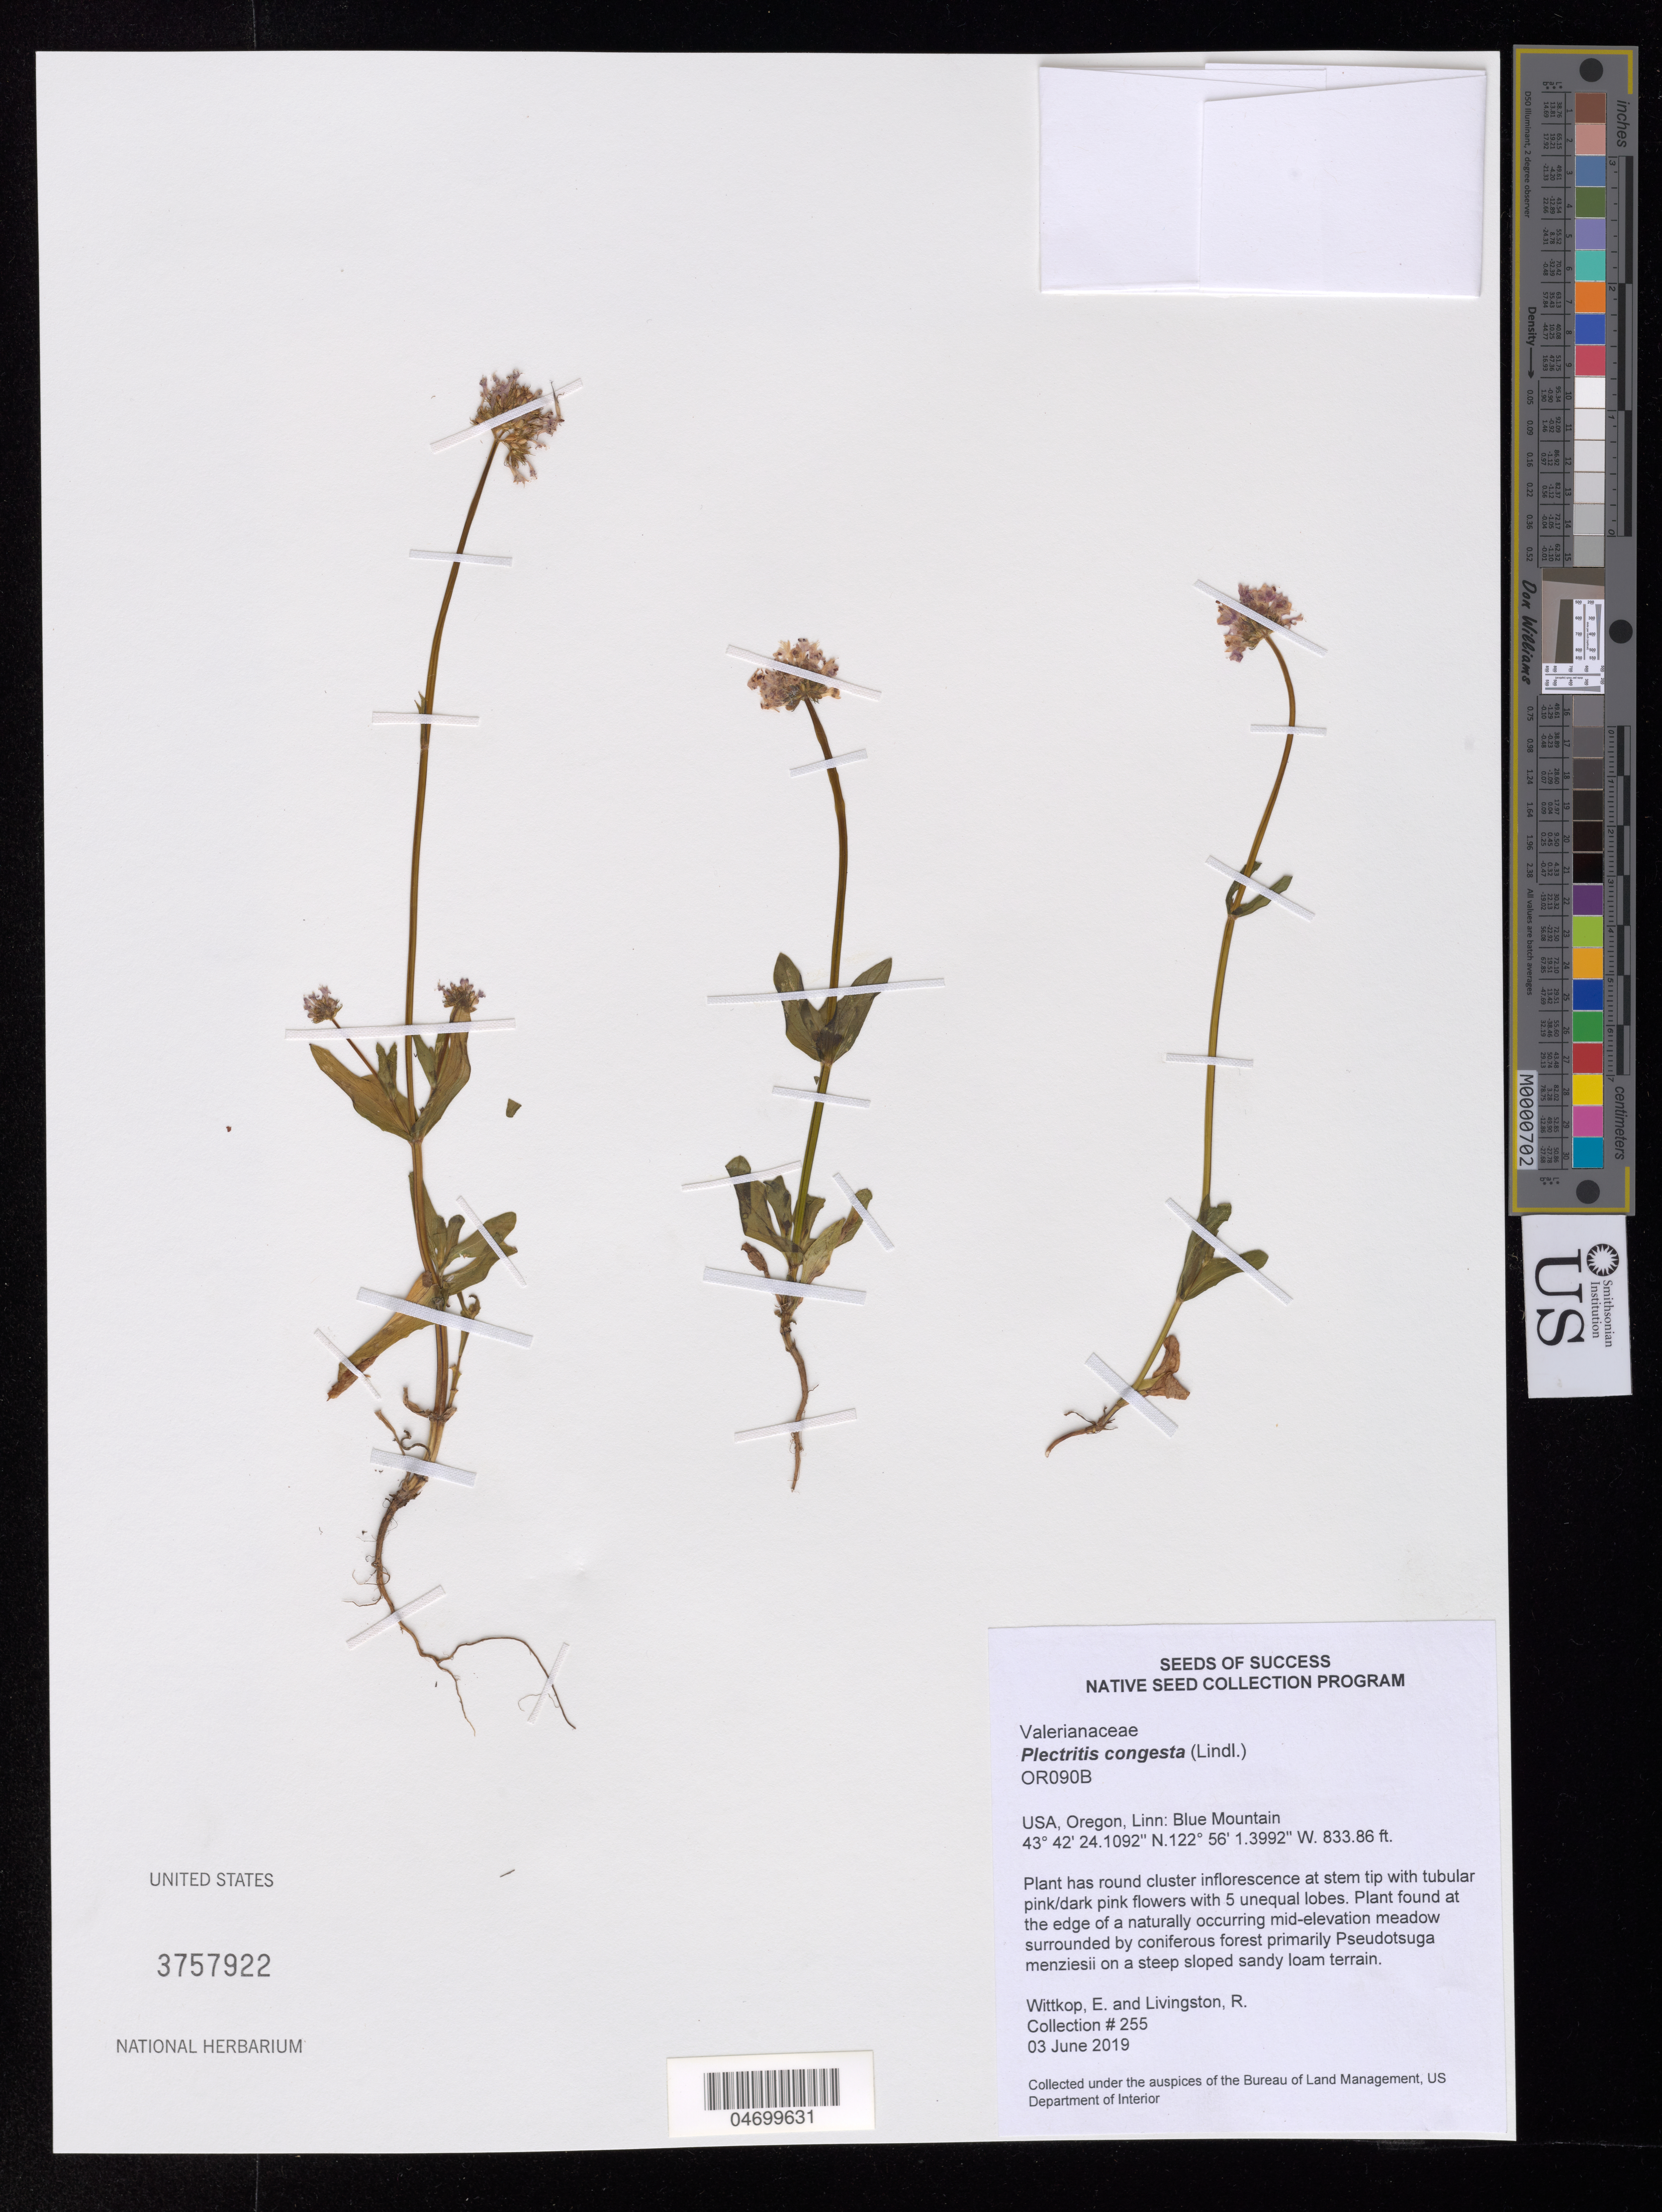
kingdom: Plantae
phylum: Tracheophyta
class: Magnoliopsida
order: Dipsacales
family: Caprifoliaceae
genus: Plectritis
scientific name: Plectritis congesta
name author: (Lindl.) DC.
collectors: E. Wittkop & R. Livingston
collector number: OR090B-255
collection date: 2019-06-03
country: United States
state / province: Oregon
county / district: Linn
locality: Blue Mountain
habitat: Mid-elevation meadow surrounded by coniferous forest. Sandy loam terrain.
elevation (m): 254.16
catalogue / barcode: US 3757922